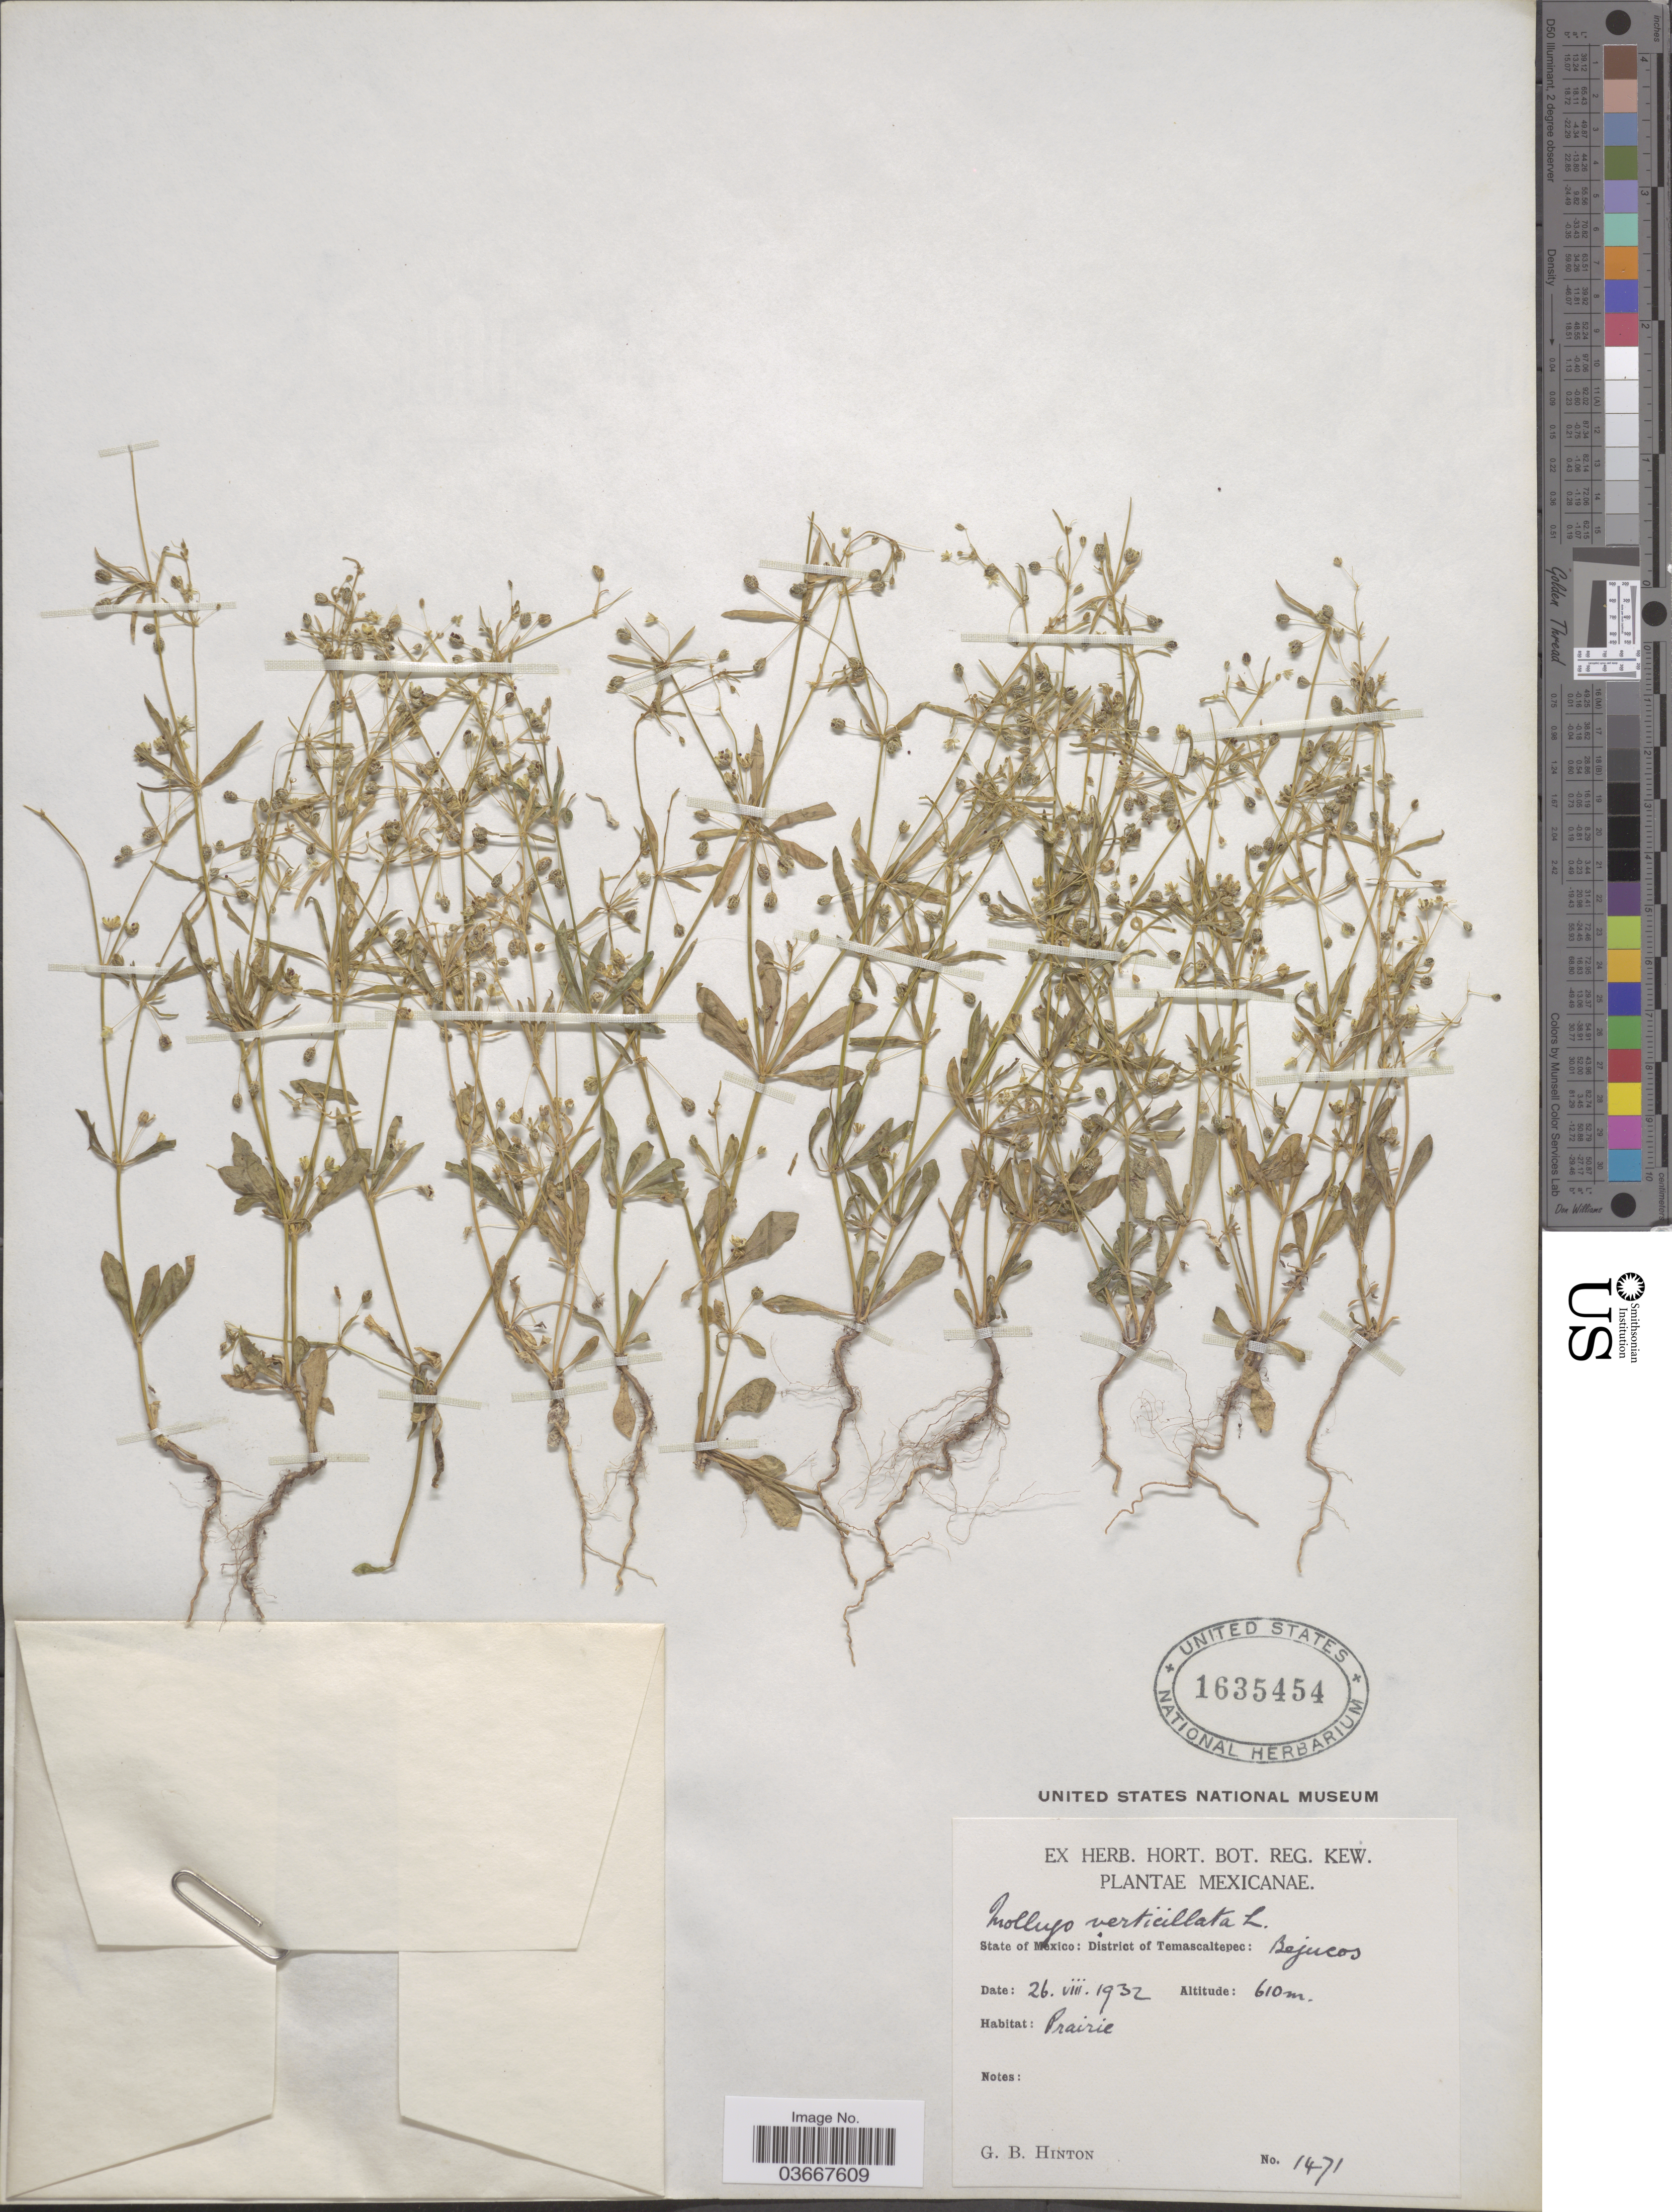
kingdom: Plantae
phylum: Tracheophyta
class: Magnoliopsida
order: Caryophyllales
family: Molluginaceae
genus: Mollugo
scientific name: Mollugo verticillata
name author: L.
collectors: G. B. Hinton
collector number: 1471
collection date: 1932-08-26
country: Mexico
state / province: México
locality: District of Temascaltepec: Bejucos.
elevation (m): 610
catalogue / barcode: US 1635454